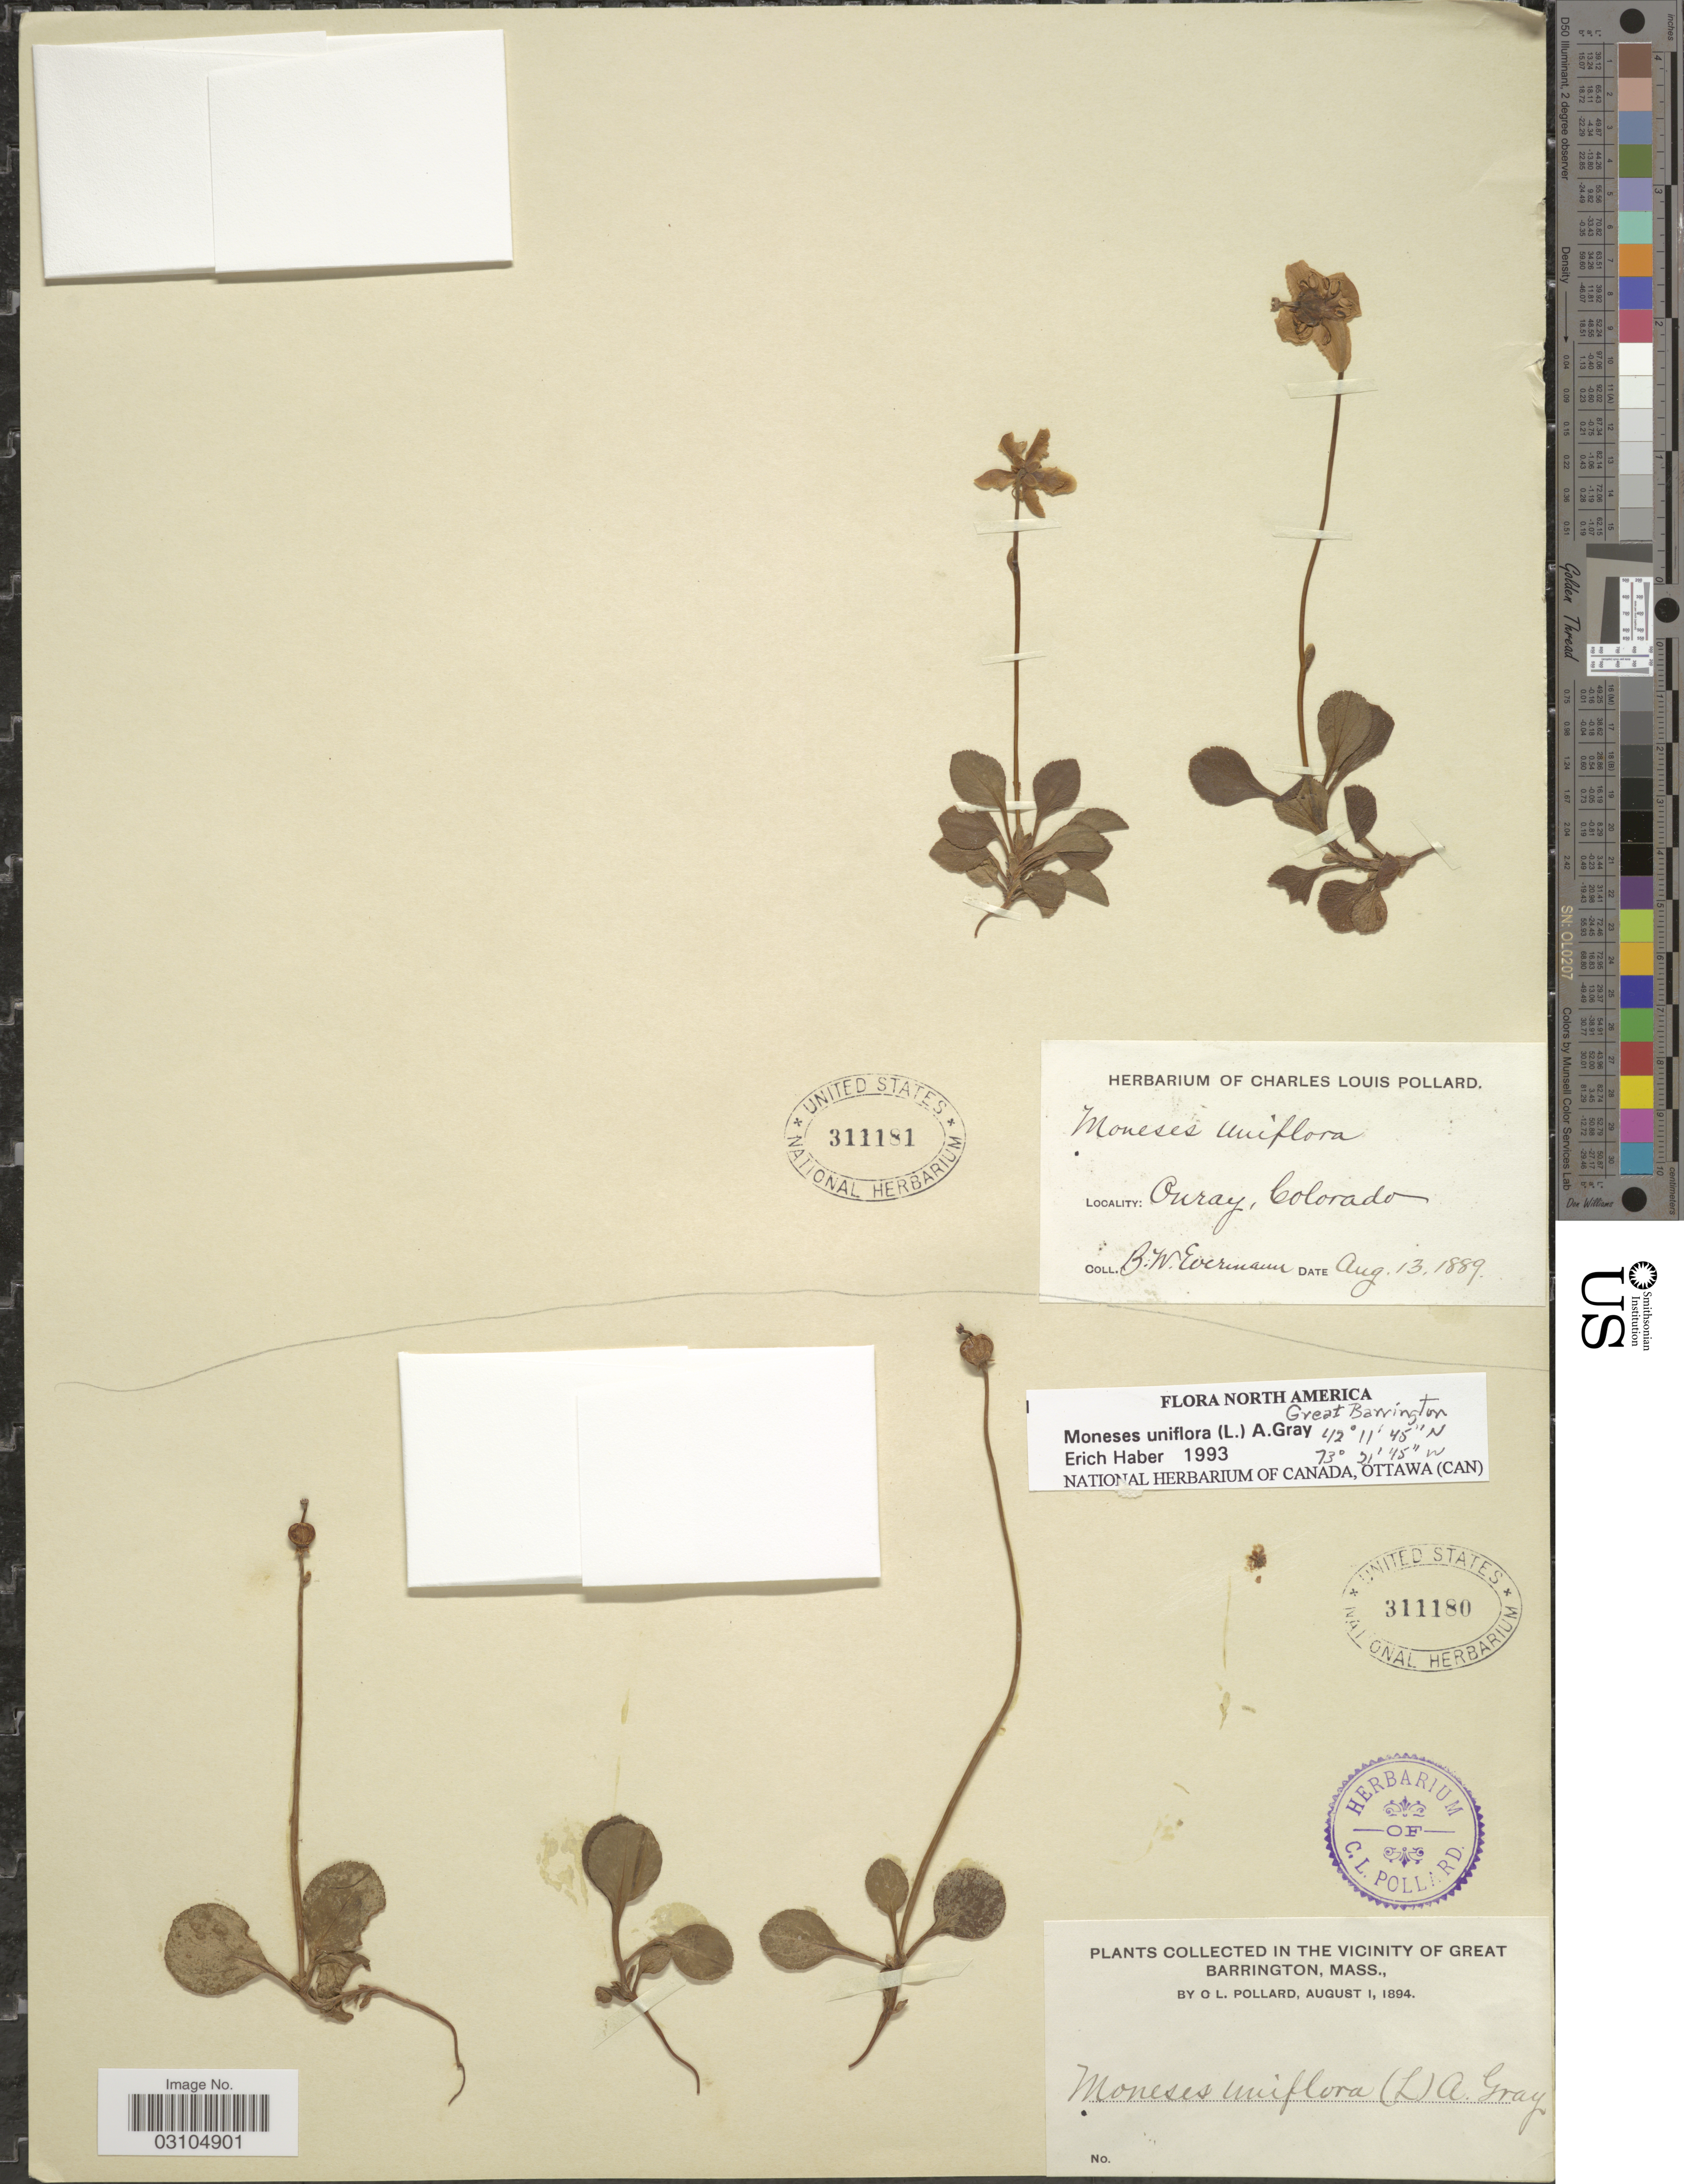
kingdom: Plantae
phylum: Tracheophyta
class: Magnoliopsida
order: Ericales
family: Ericaceae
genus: Moneses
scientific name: Moneses uniflora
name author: (L.) A. Gray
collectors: B. W. Evermann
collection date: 1889-08-13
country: United States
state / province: Colorado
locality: Ouray.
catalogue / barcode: US 311181